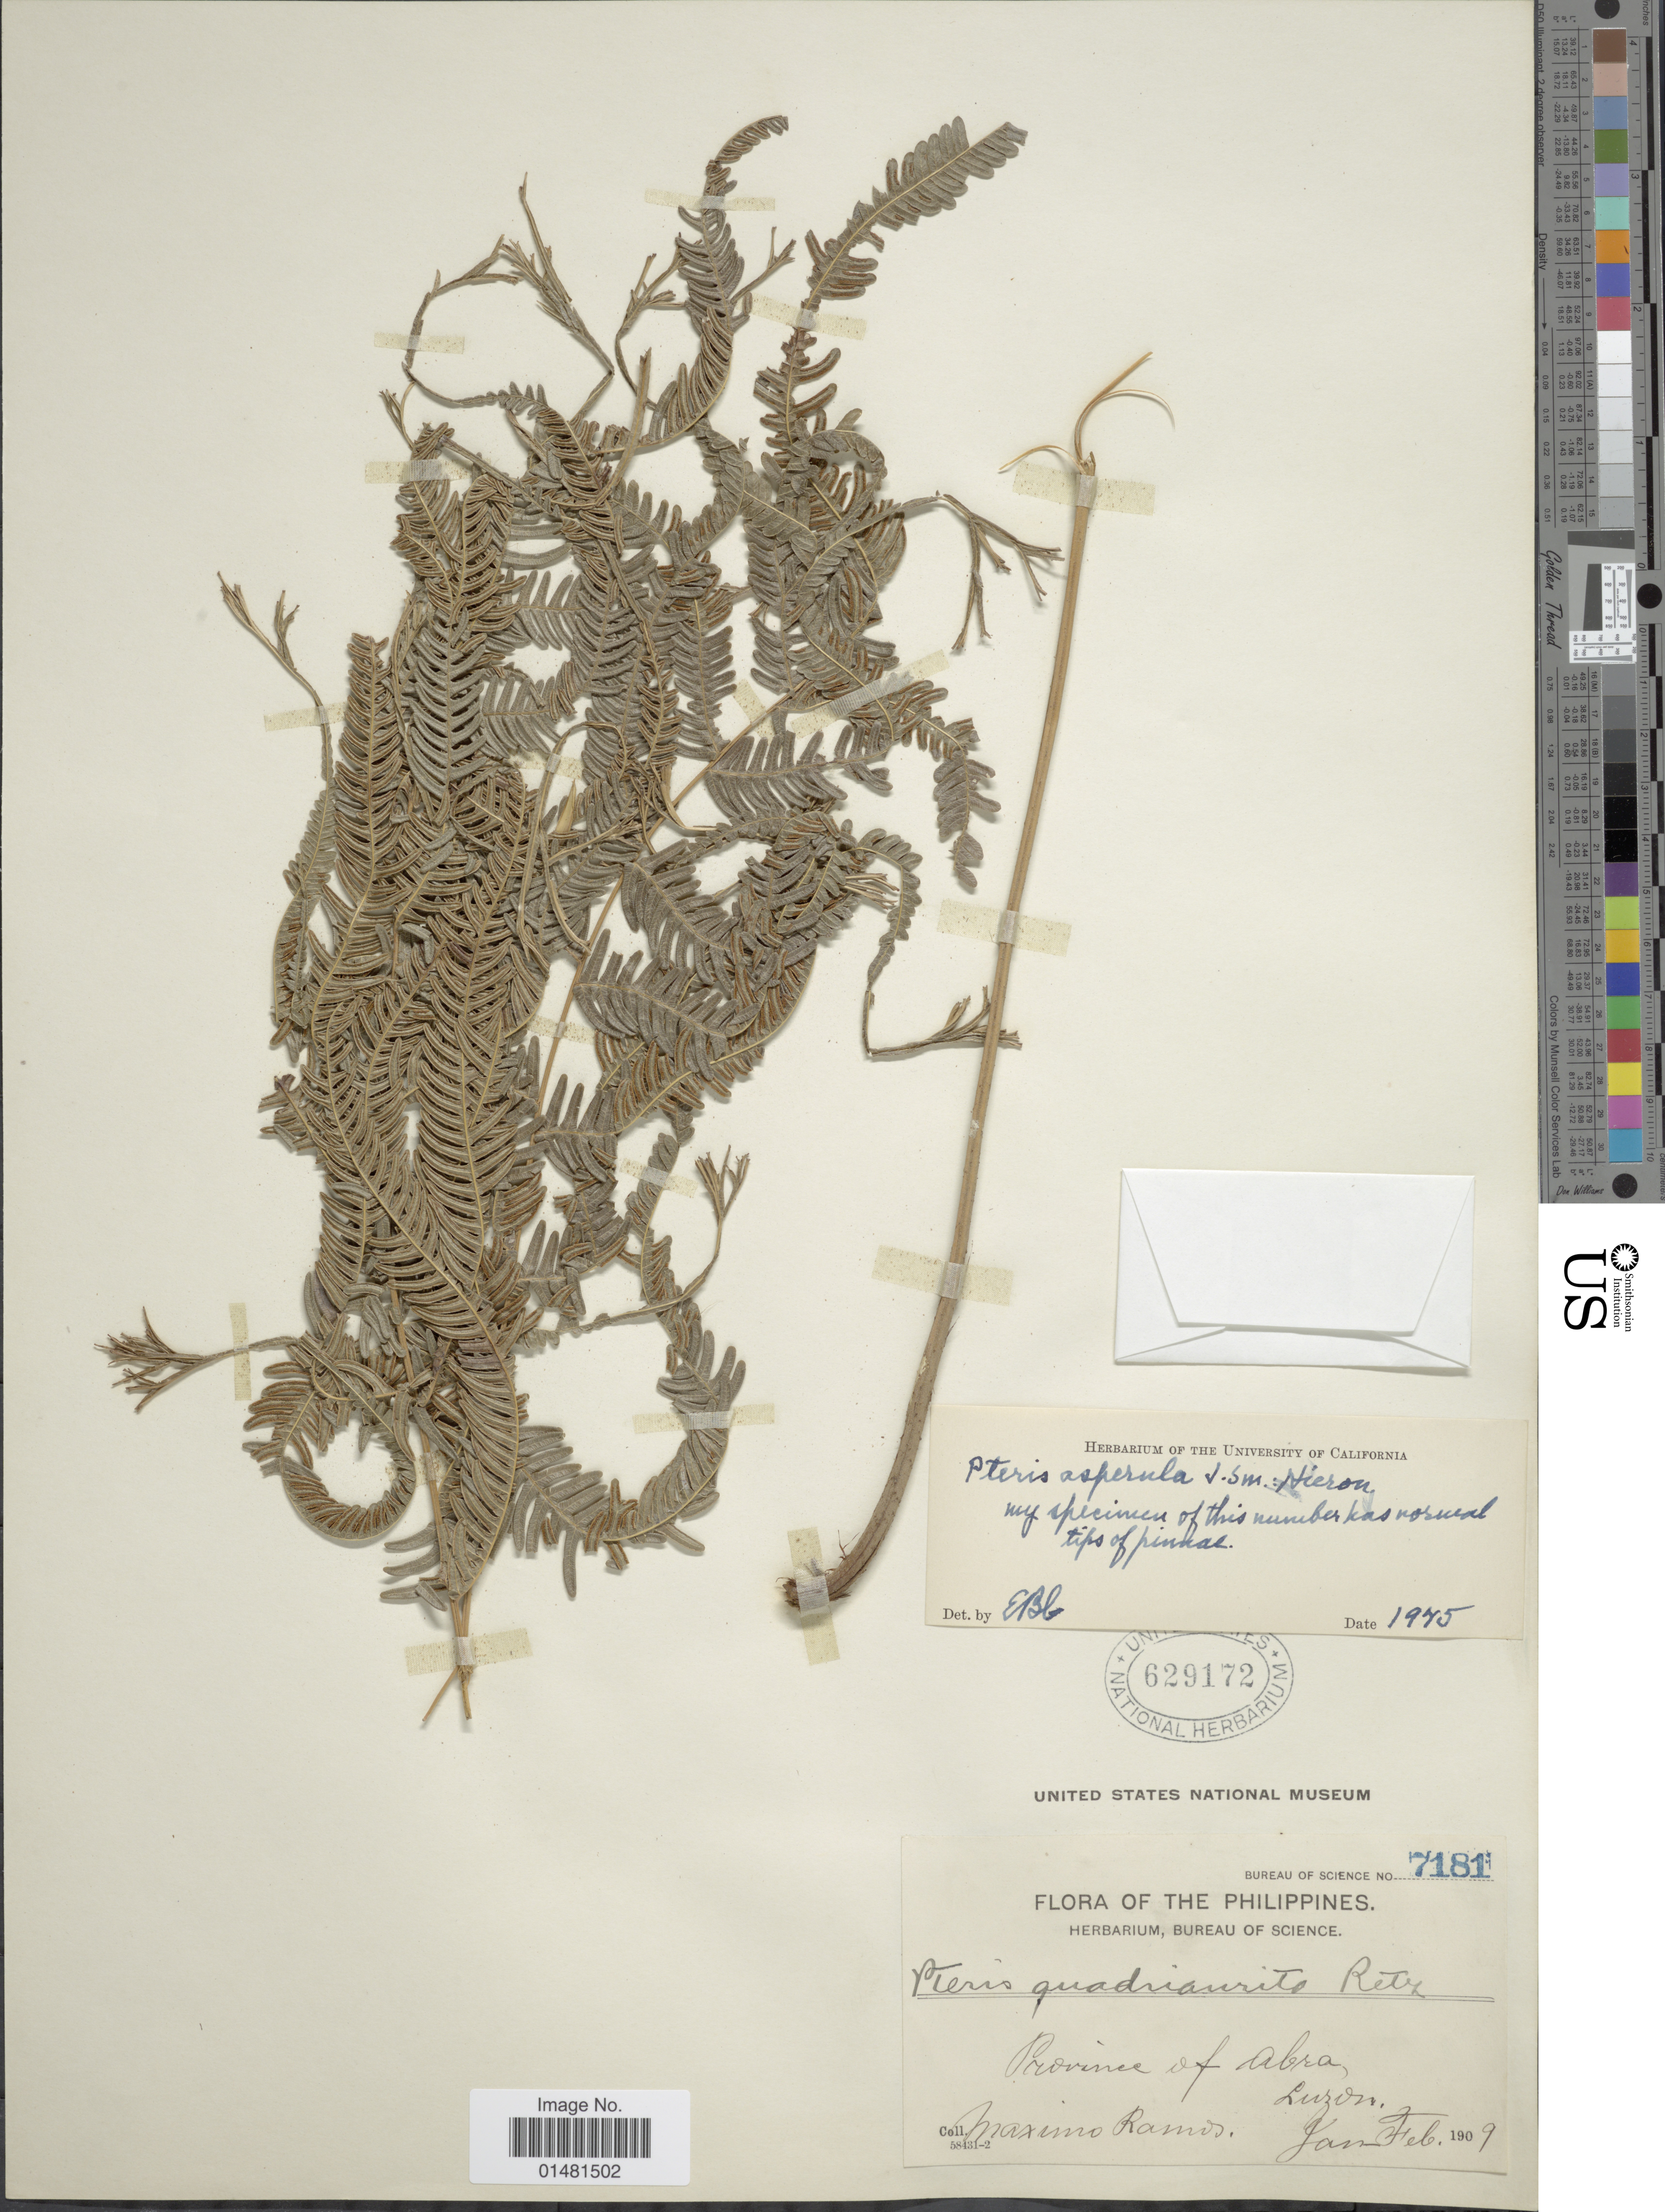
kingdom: Plantae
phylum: Tracheophyta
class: Polypodiopsida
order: Polypodiales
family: Pteridaceae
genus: Pteris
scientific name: Pteris asperula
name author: J. Sm.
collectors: M. Ramos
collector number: Bureau of Science 7181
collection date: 1909-01/1909-02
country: Philippines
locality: Province of Abra, Luzon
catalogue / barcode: US 629172